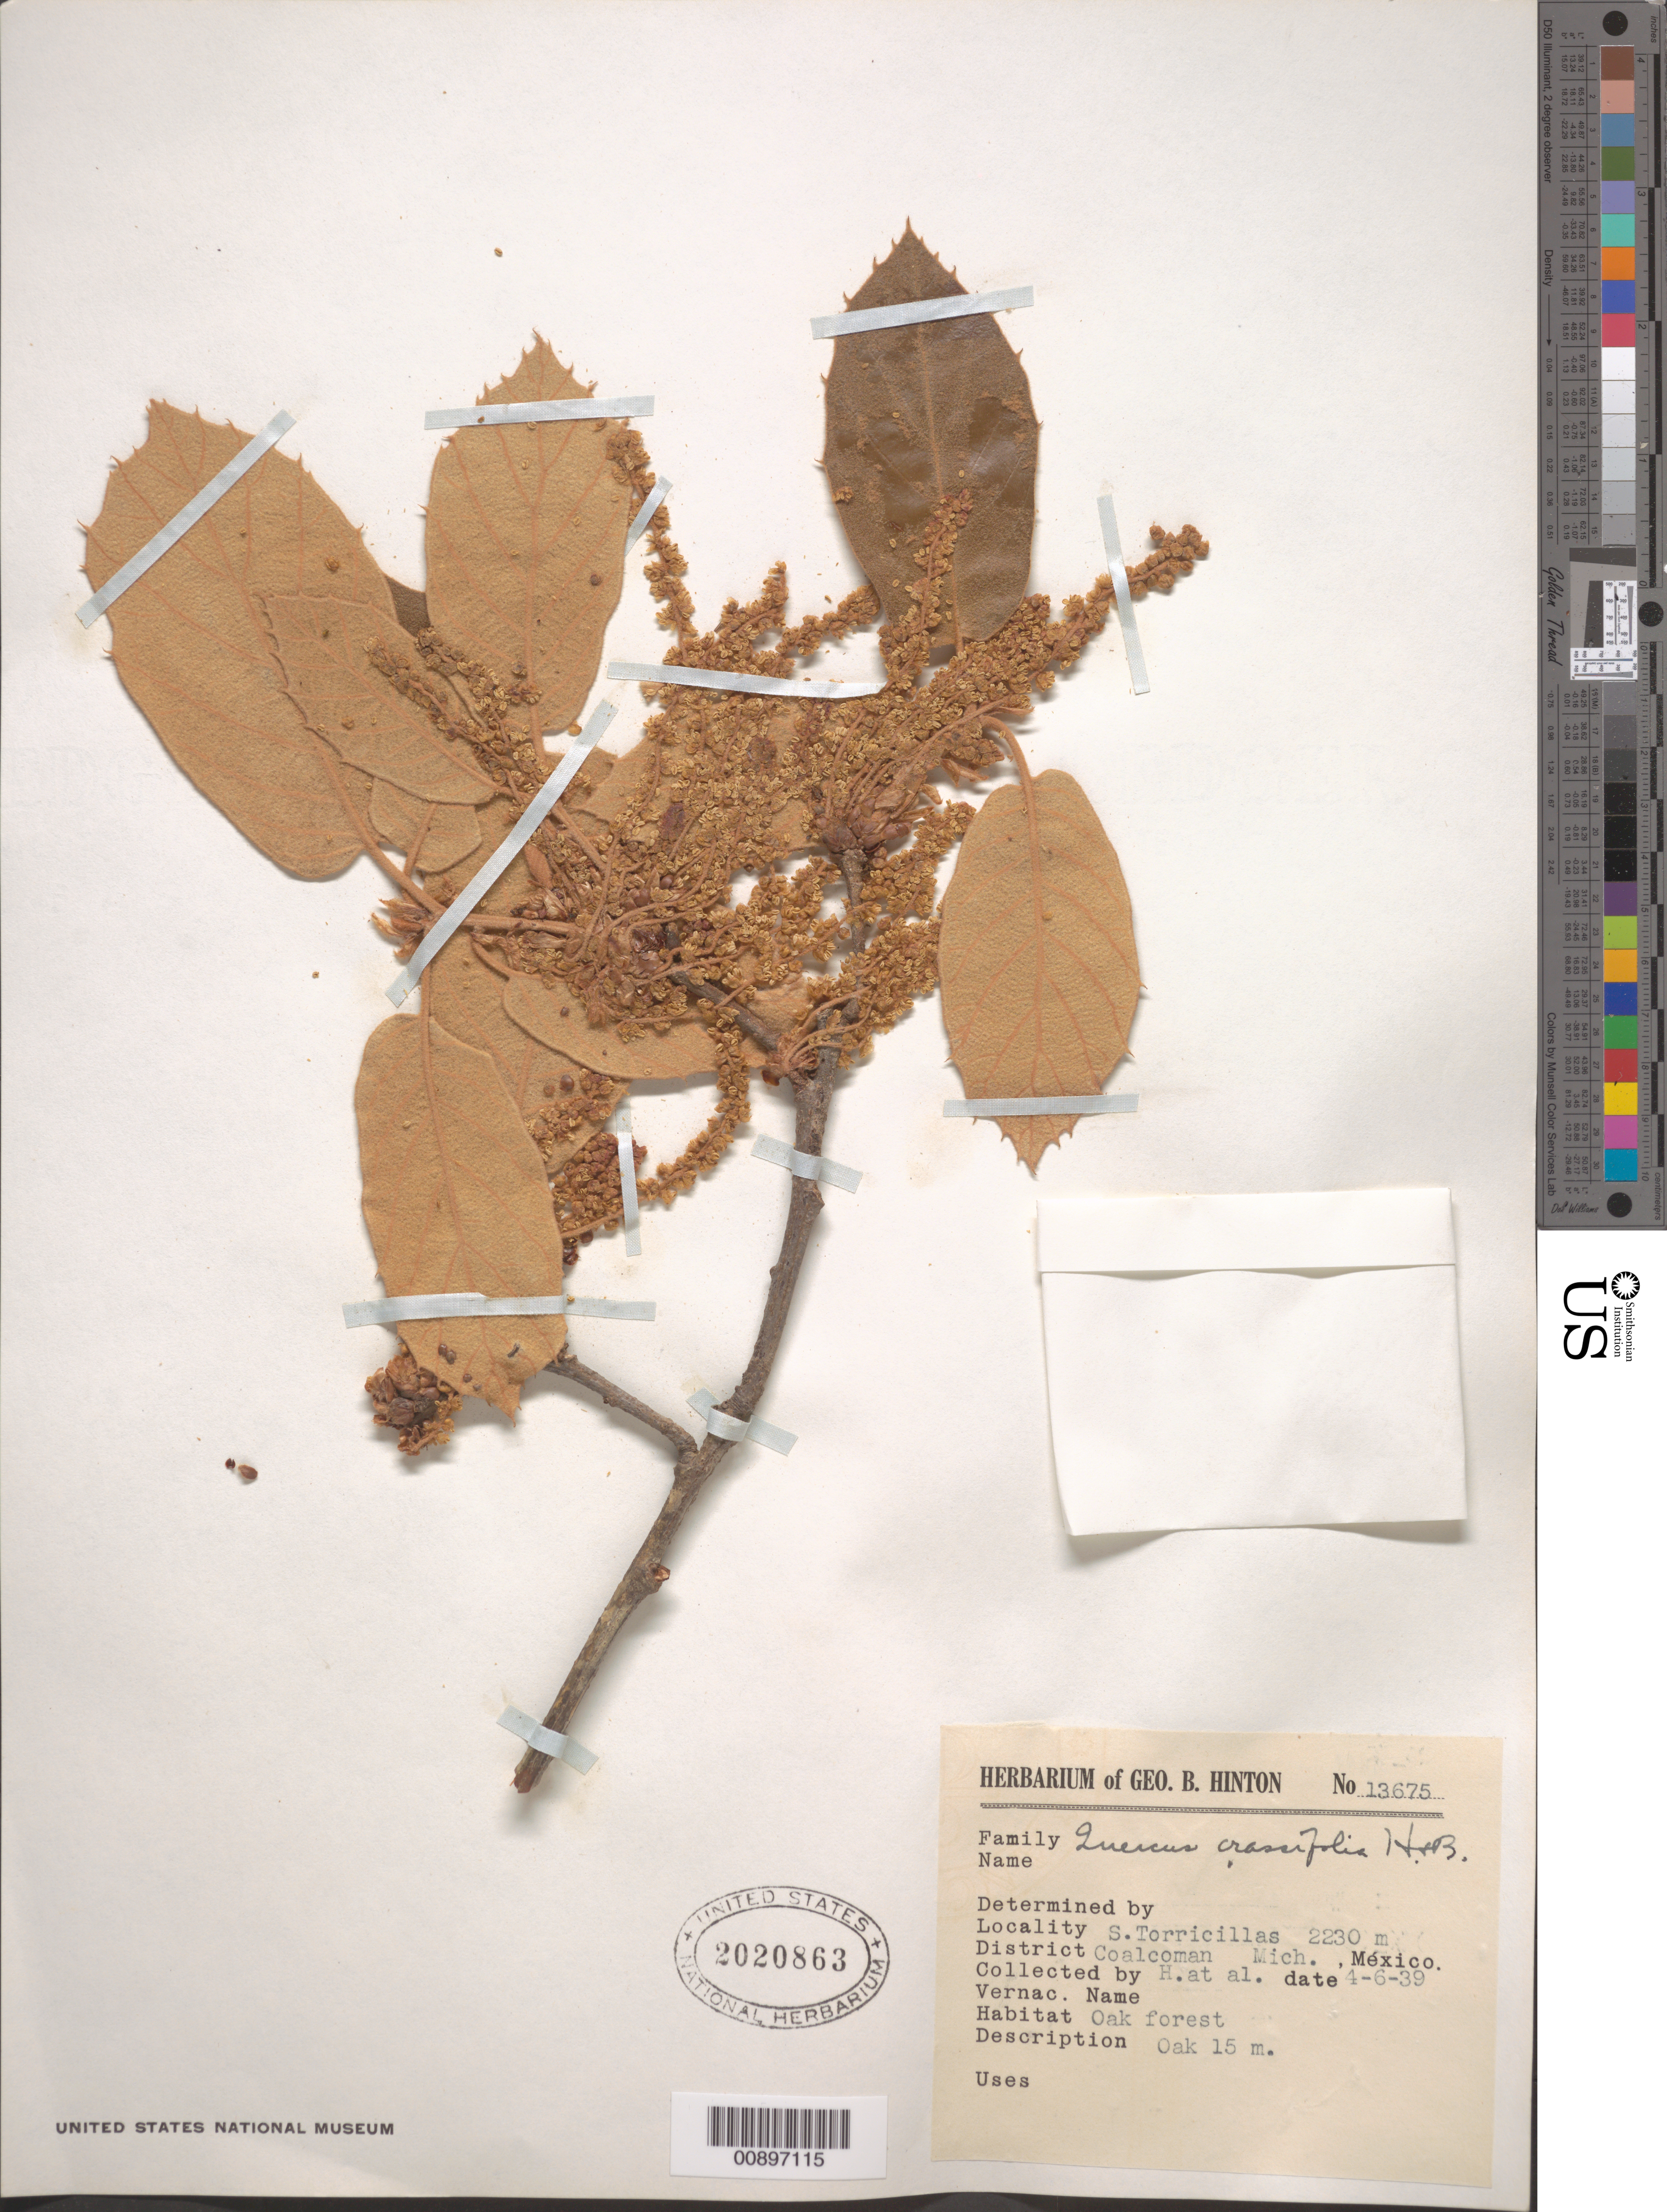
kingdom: Plantae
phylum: Tracheophyta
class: Magnoliopsida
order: Fagales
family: Fagaceae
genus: Quercus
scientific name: Quercus crassifolia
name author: Humb. & Bonpl.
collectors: G. B. Hinton & et al.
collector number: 13675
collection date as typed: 06 Apr 1939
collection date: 1939-04-06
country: Mexico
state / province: Michoacán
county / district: Coalcomán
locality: Sierra Torricillas, District Coalcomán, State Michoacán.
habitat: Oak forest.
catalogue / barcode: US 2020863